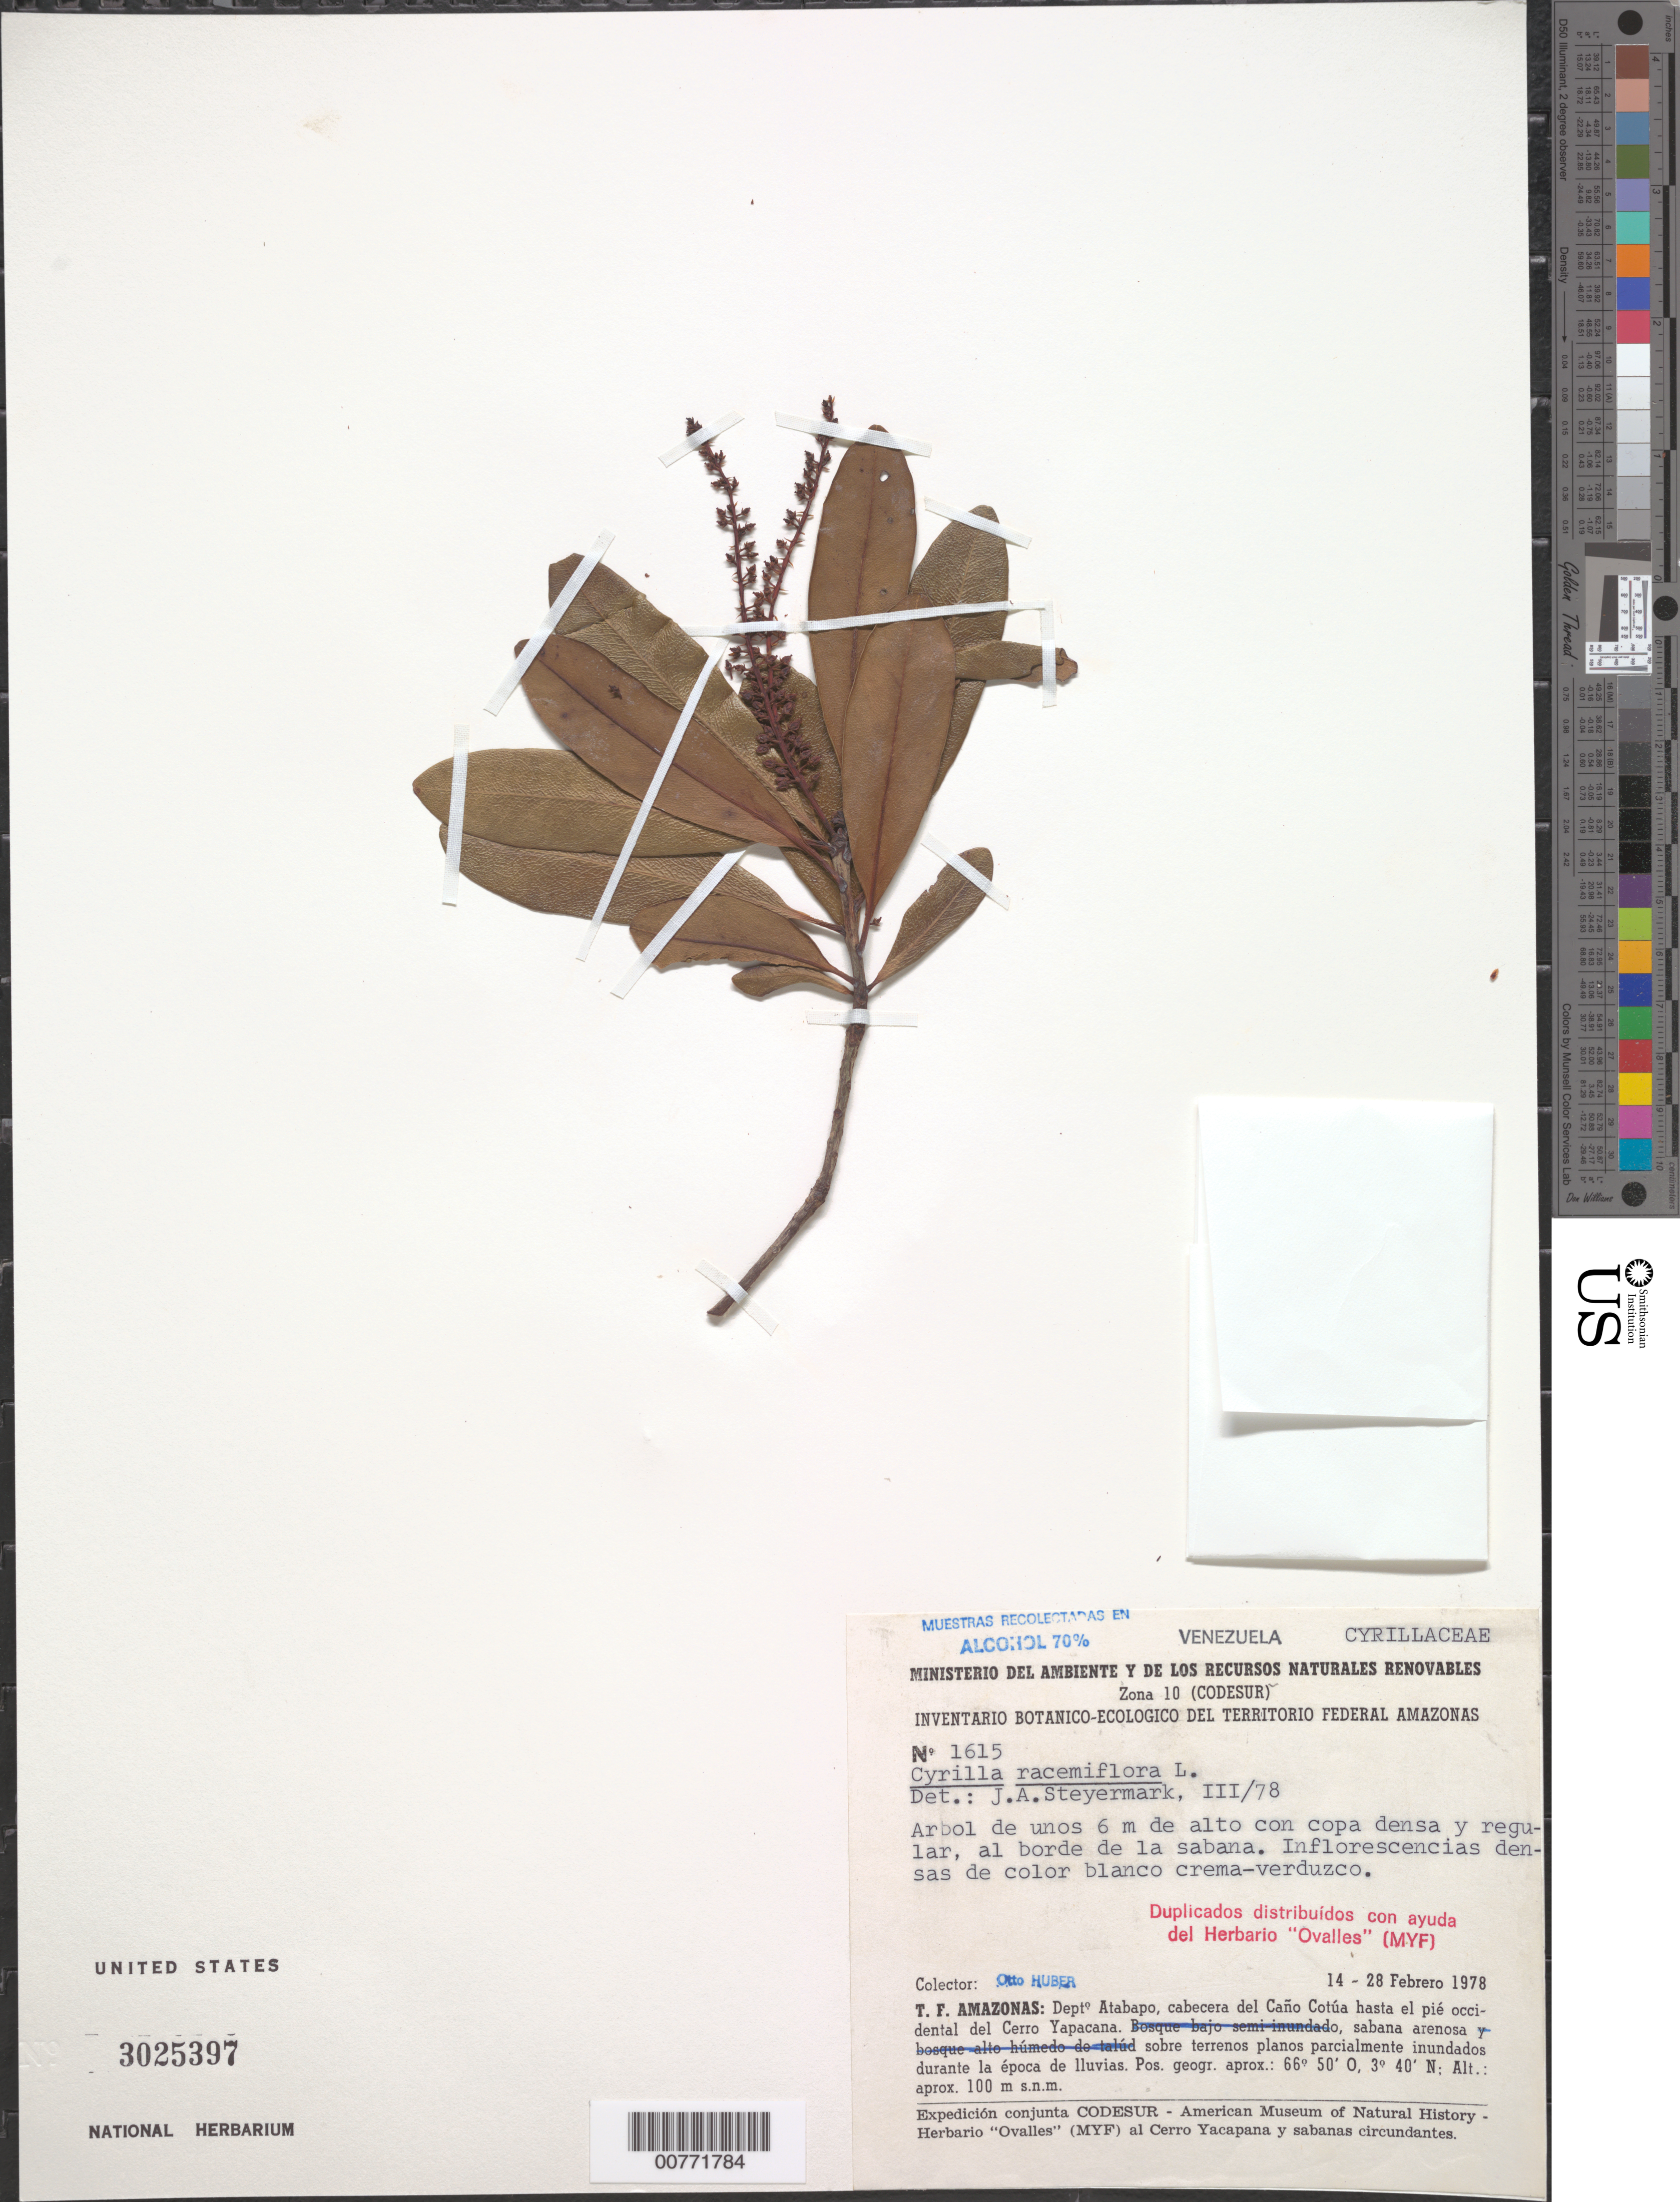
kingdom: Plantae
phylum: Tracheophyta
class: Magnoliopsida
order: Ericales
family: Cyrillaceae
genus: Cyrilla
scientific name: Cyrilla racemiflora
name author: L.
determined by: Steyermark, Julian A., (VEN)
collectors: O. Huber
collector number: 1615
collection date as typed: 14-Feb-78 to 28-Feb-78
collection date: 1978-02-14/1978-02-28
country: Venezuela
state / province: Amazonas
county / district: Atabapo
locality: Caño Cotúa hasta el pié occidental del Cerro Yapacána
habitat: Sabana arenosa sobre terrenos planos parcialmente inumndados durante la época de lluvias.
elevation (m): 100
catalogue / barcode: US 3025397